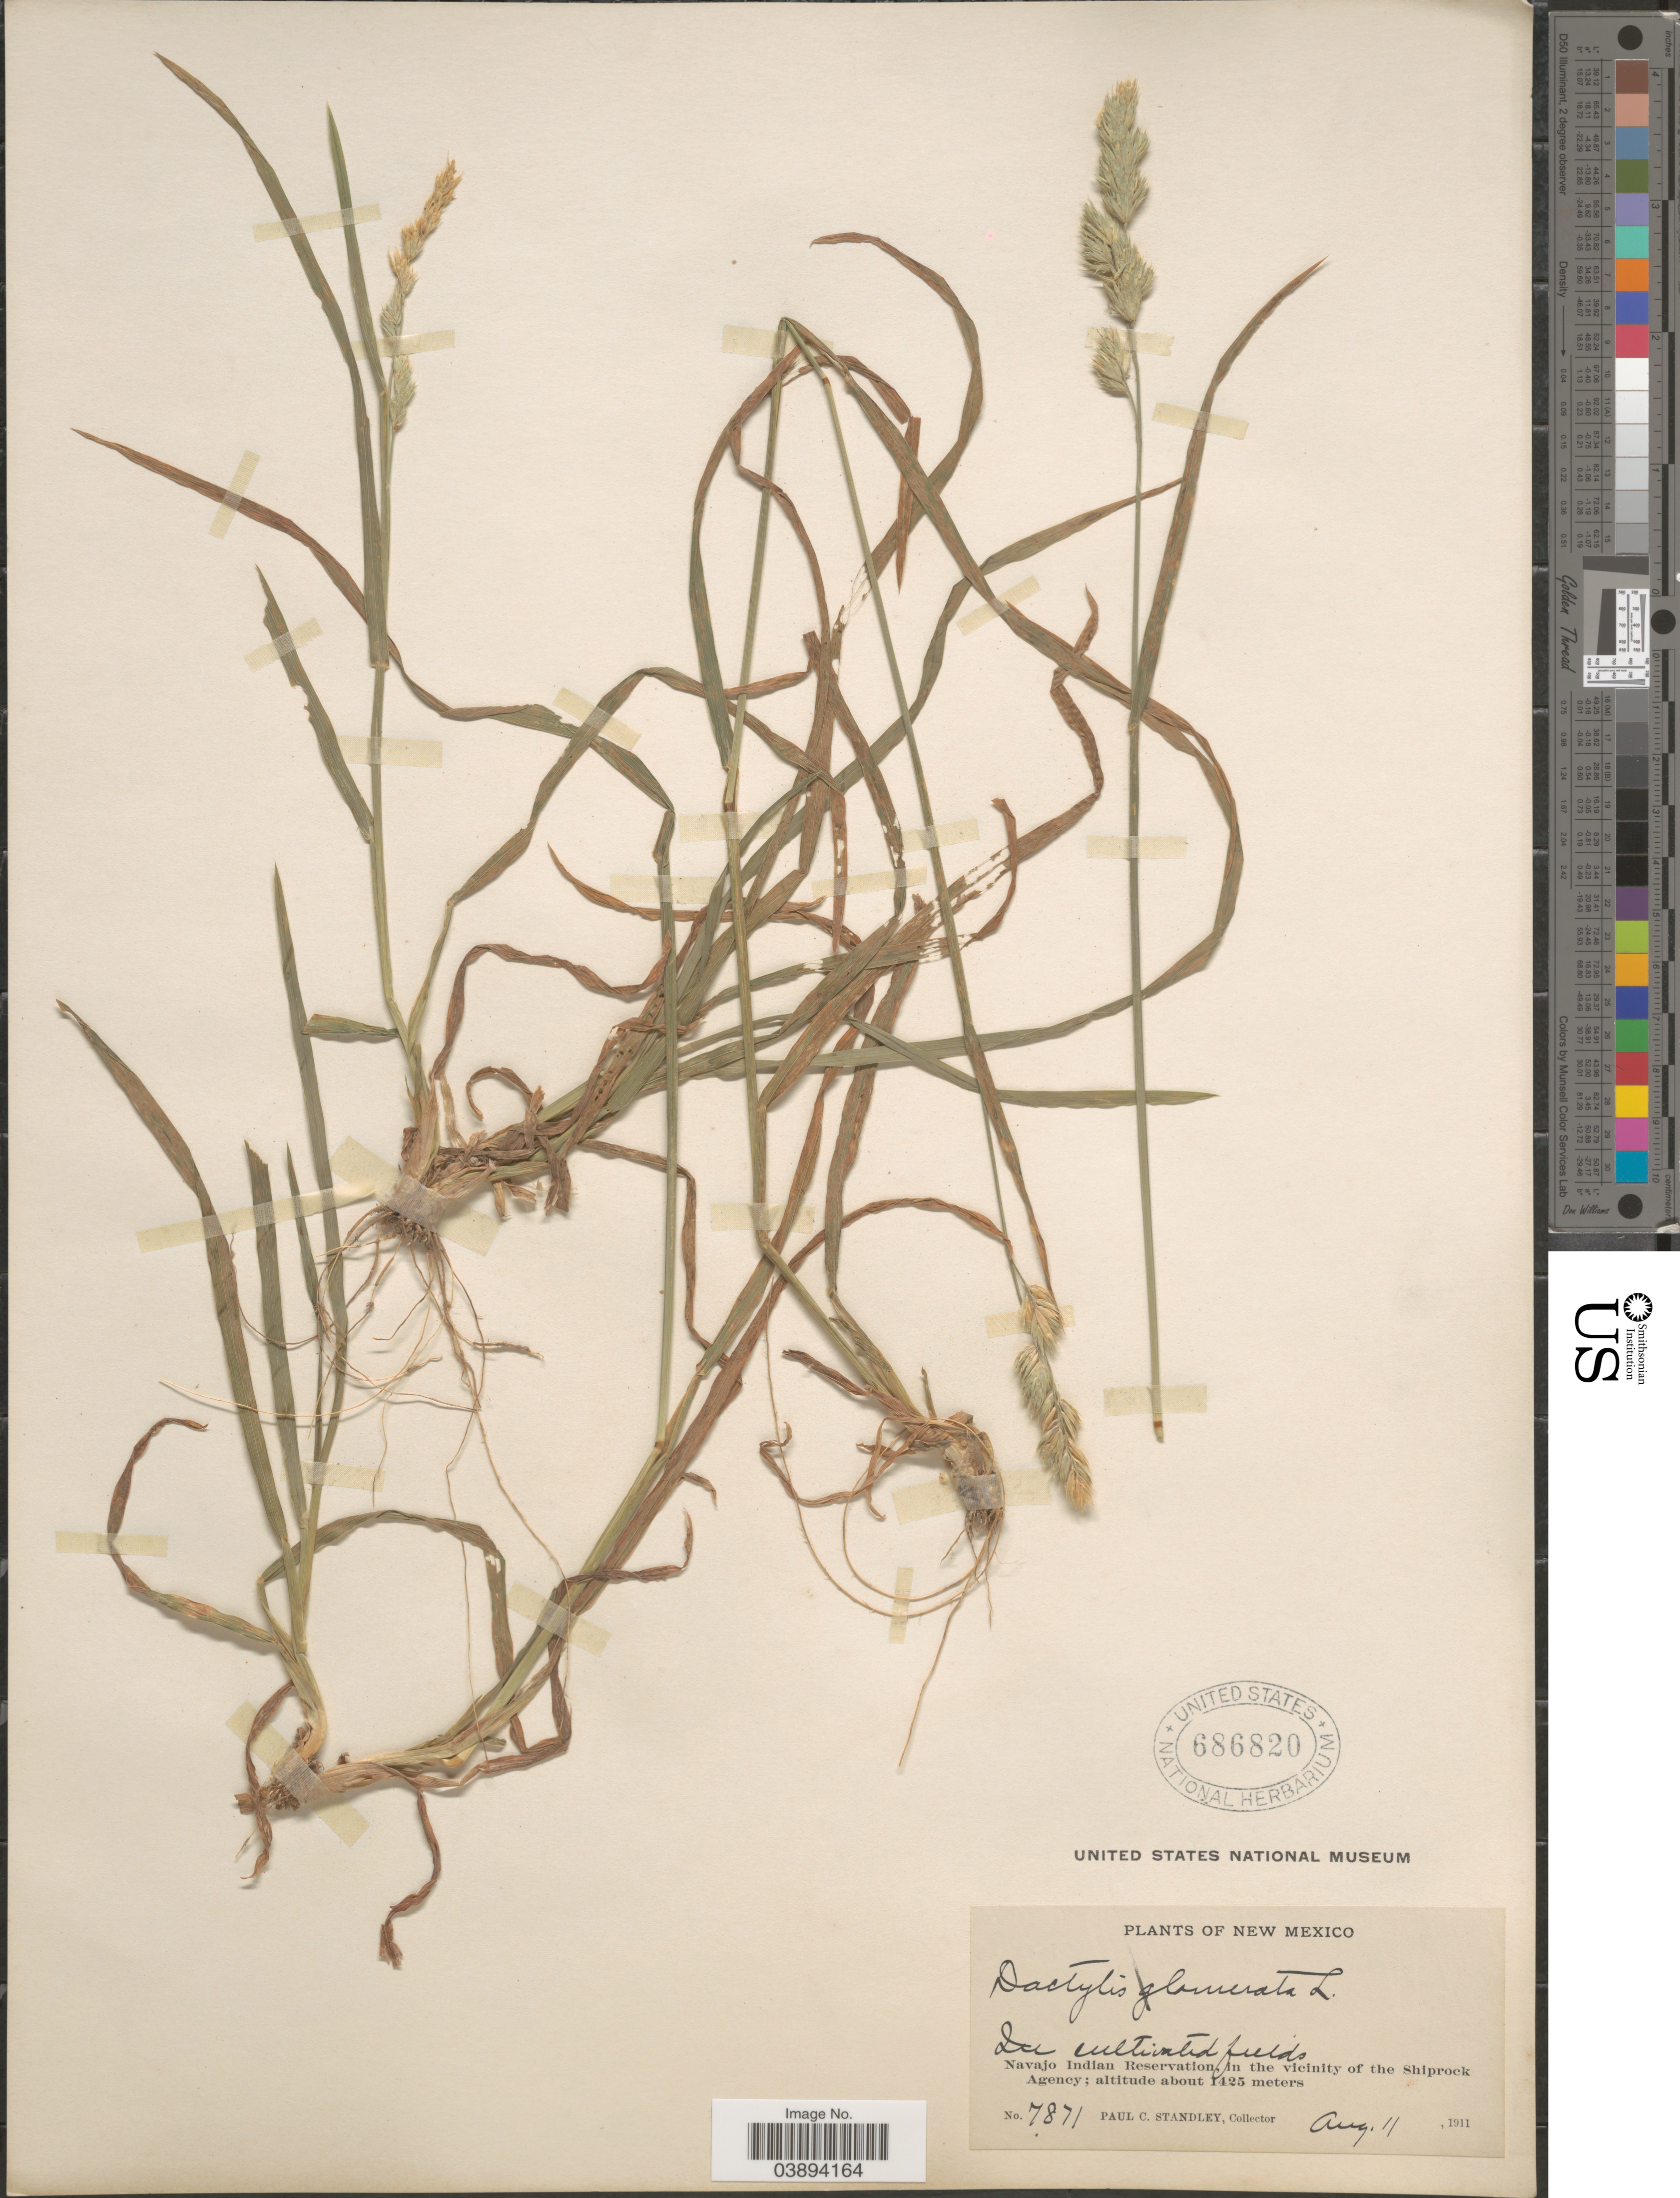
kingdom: Plantae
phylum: Tracheophyta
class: Liliopsida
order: Poales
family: Poaceae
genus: Dactylis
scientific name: Dactylis glomerata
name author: L.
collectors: P. C. Standley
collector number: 7871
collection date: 1911-08-11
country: United States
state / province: New Mexico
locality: Navajo Indian Reservation, in the vicinity of the Shiprock Agency.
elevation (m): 1425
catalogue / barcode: US 686820